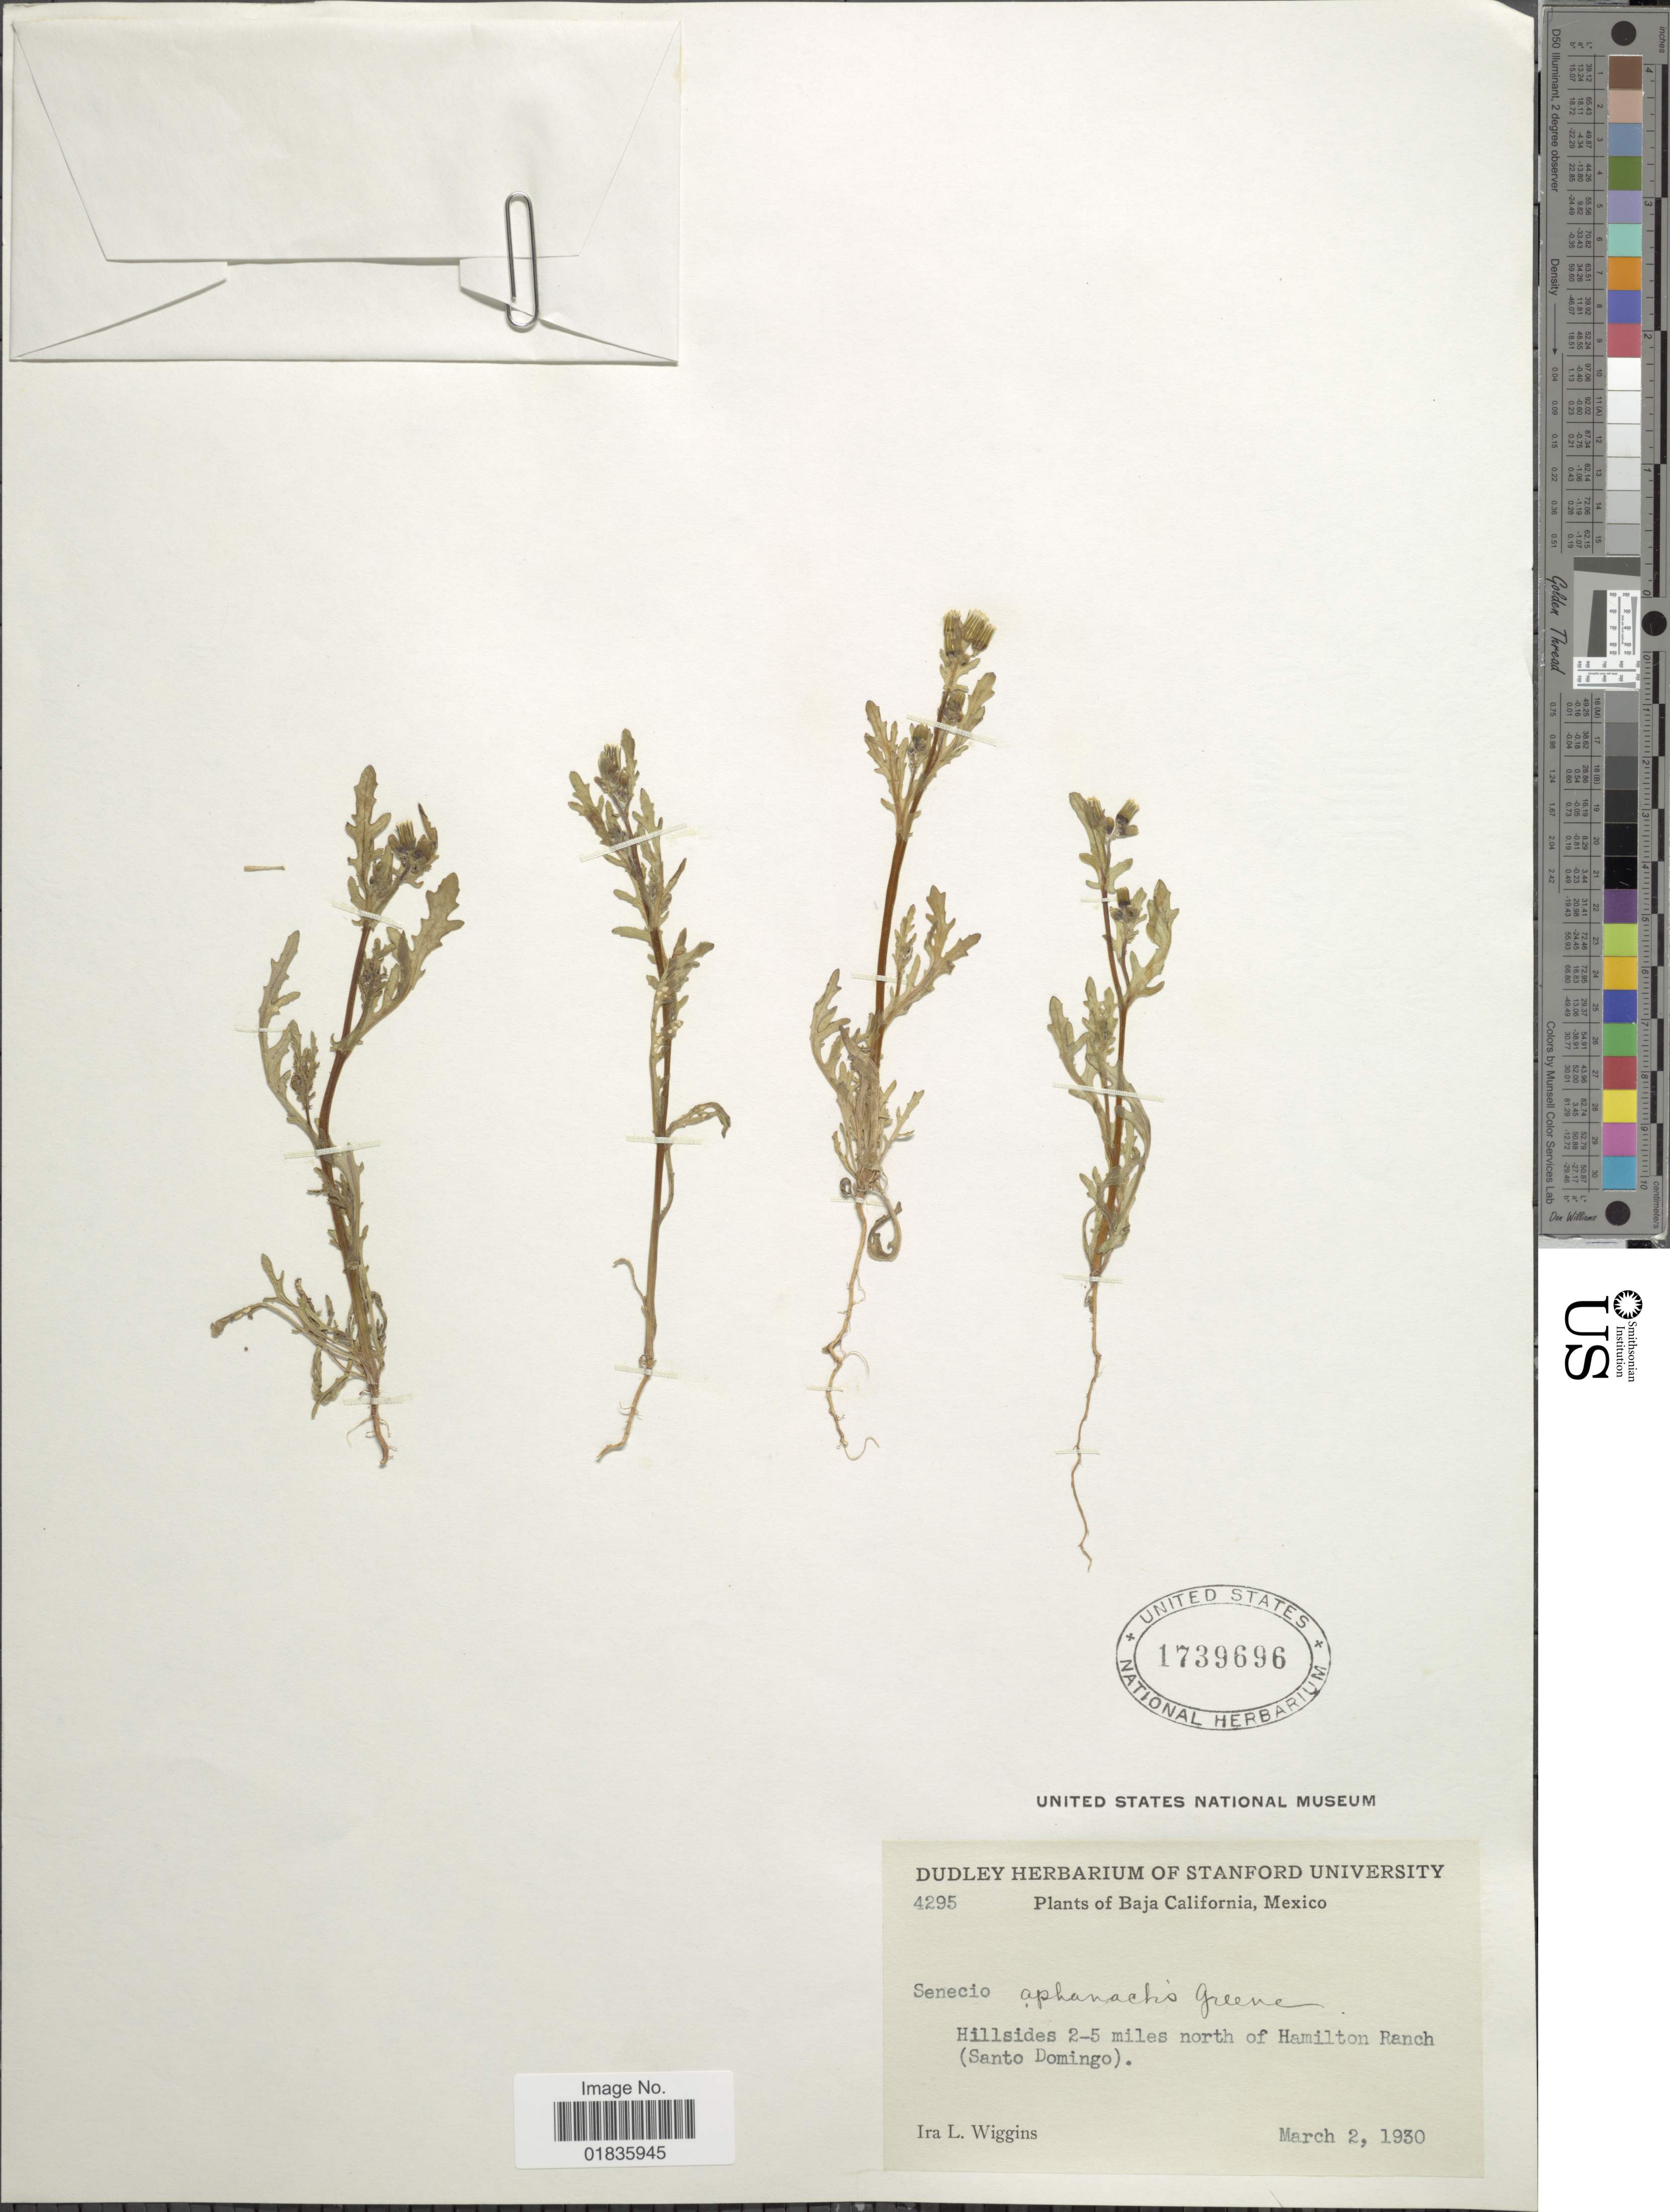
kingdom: Plantae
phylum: Tracheophyta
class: Magnoliopsida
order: Asterales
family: Asteraceae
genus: Senecio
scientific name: Senecio aphanactis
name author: Greene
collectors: I. L. Wiggins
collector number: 4295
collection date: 1930-03-02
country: Mexico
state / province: Baja California Norte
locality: Hillside 2-5 miles north of Hamilton Ranch (Santo Domingo).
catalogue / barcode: US 1739696